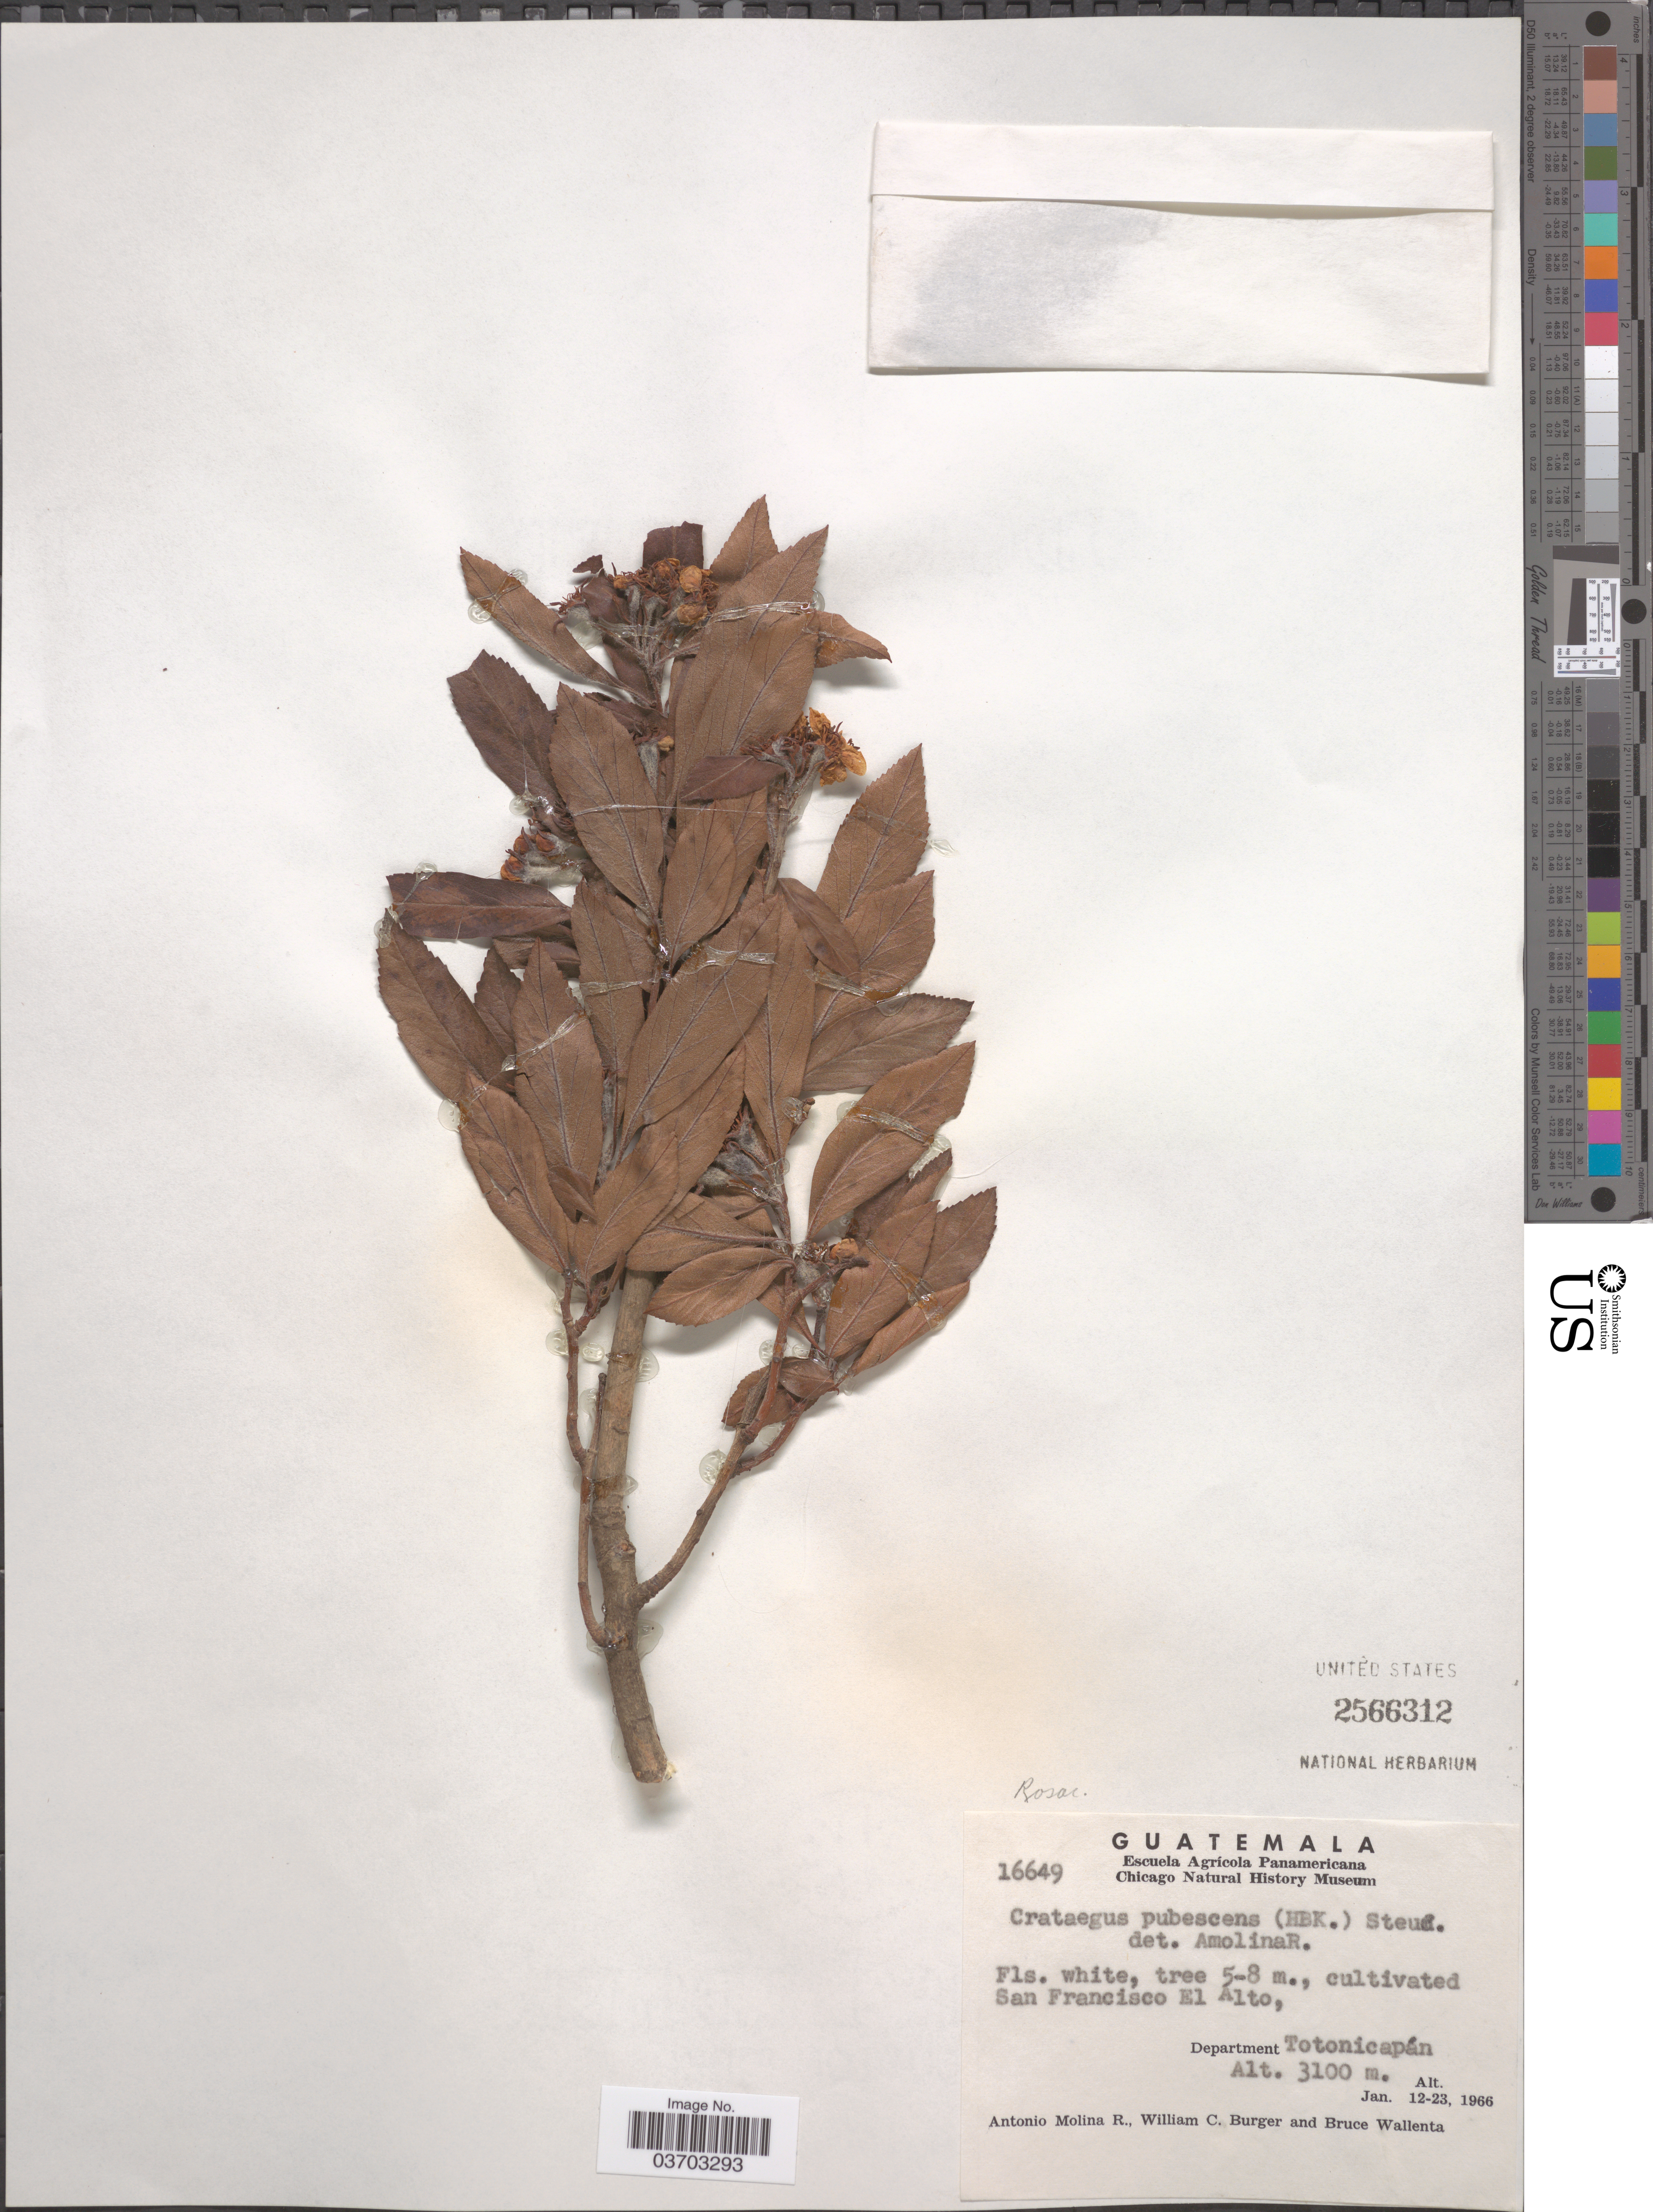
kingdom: Plantae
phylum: Tracheophyta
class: Magnoliopsida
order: Rosales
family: Rosaceae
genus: Crataegus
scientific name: Crataegus pubescens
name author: (C. Presl) C. Presl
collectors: A. Molina R., W. Burger & B. Wallenta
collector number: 16649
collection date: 1966-01-12/1966-01-23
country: Guatemala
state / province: Totonicapan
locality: San Francisco El Alto, Department Totonicapán.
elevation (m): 3100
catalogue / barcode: US 2566312